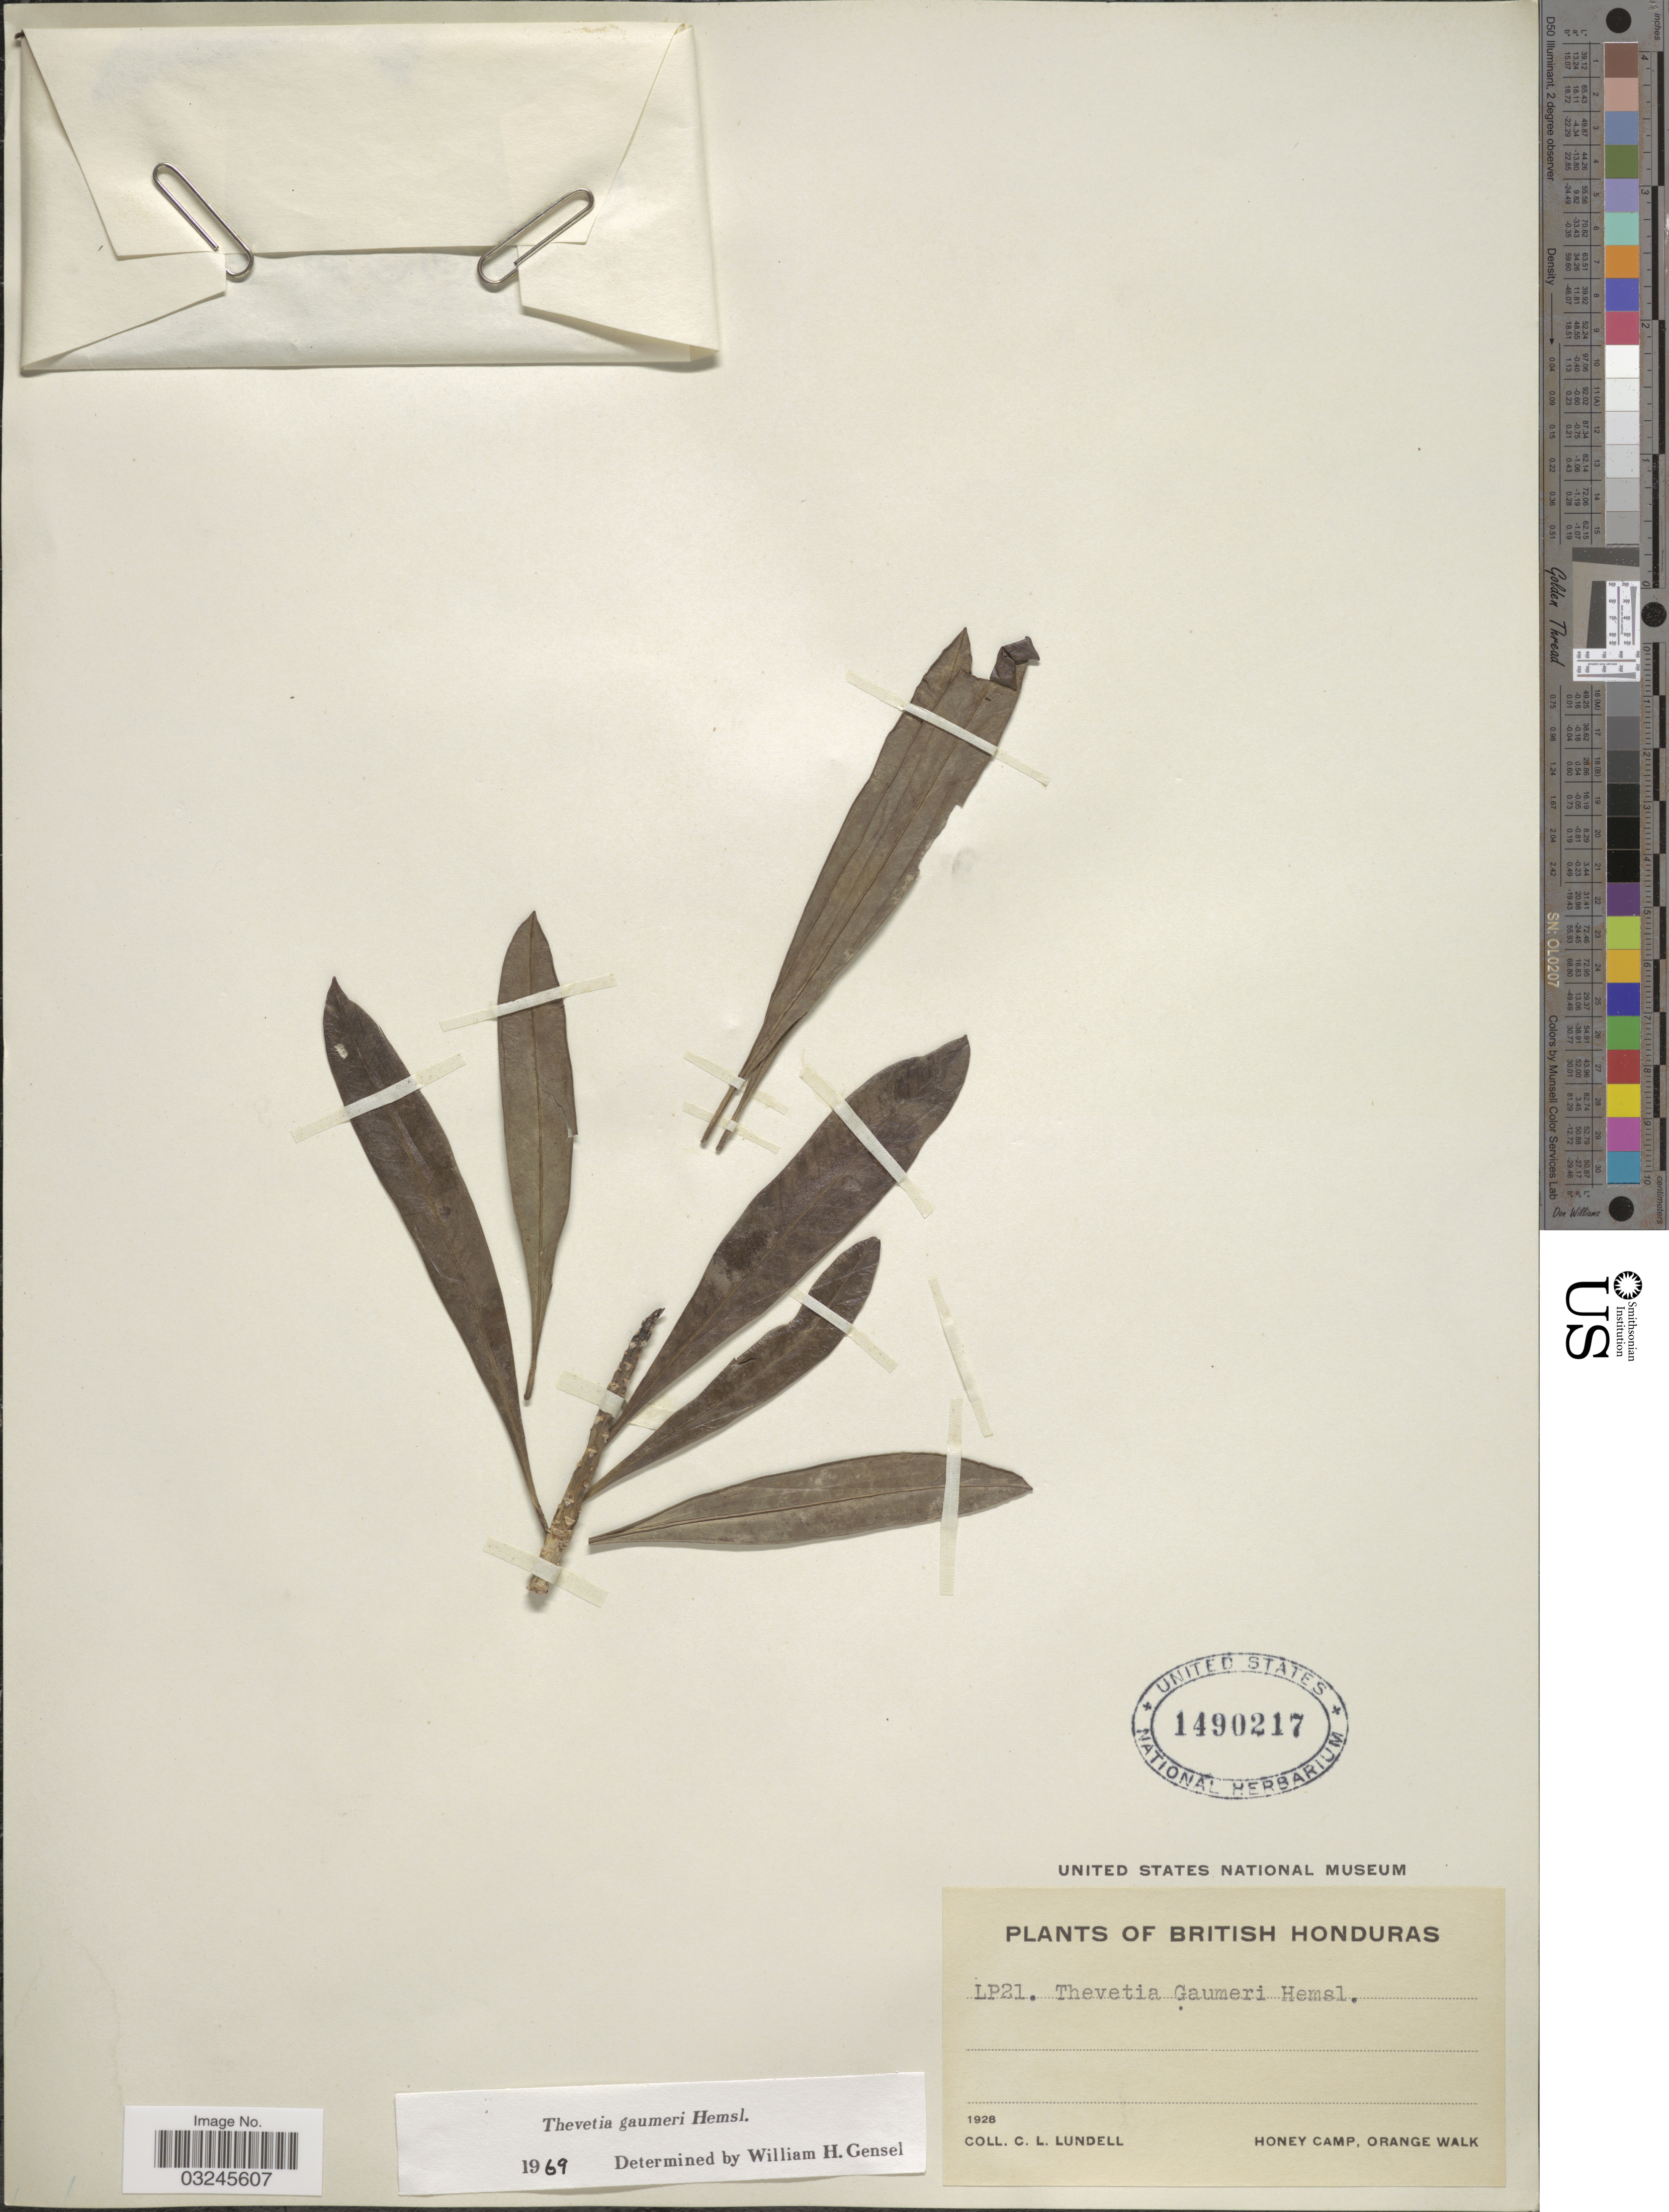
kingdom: Plantae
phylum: Tracheophyta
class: Magnoliopsida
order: Gentianales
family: Apocynaceae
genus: Thevetia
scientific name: Thevetia gaumeri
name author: Hemsl.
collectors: C. L. Lundell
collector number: LP21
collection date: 1928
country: Belize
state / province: Orange Walk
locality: British Honduras. Honey Camp.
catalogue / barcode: US 1490217